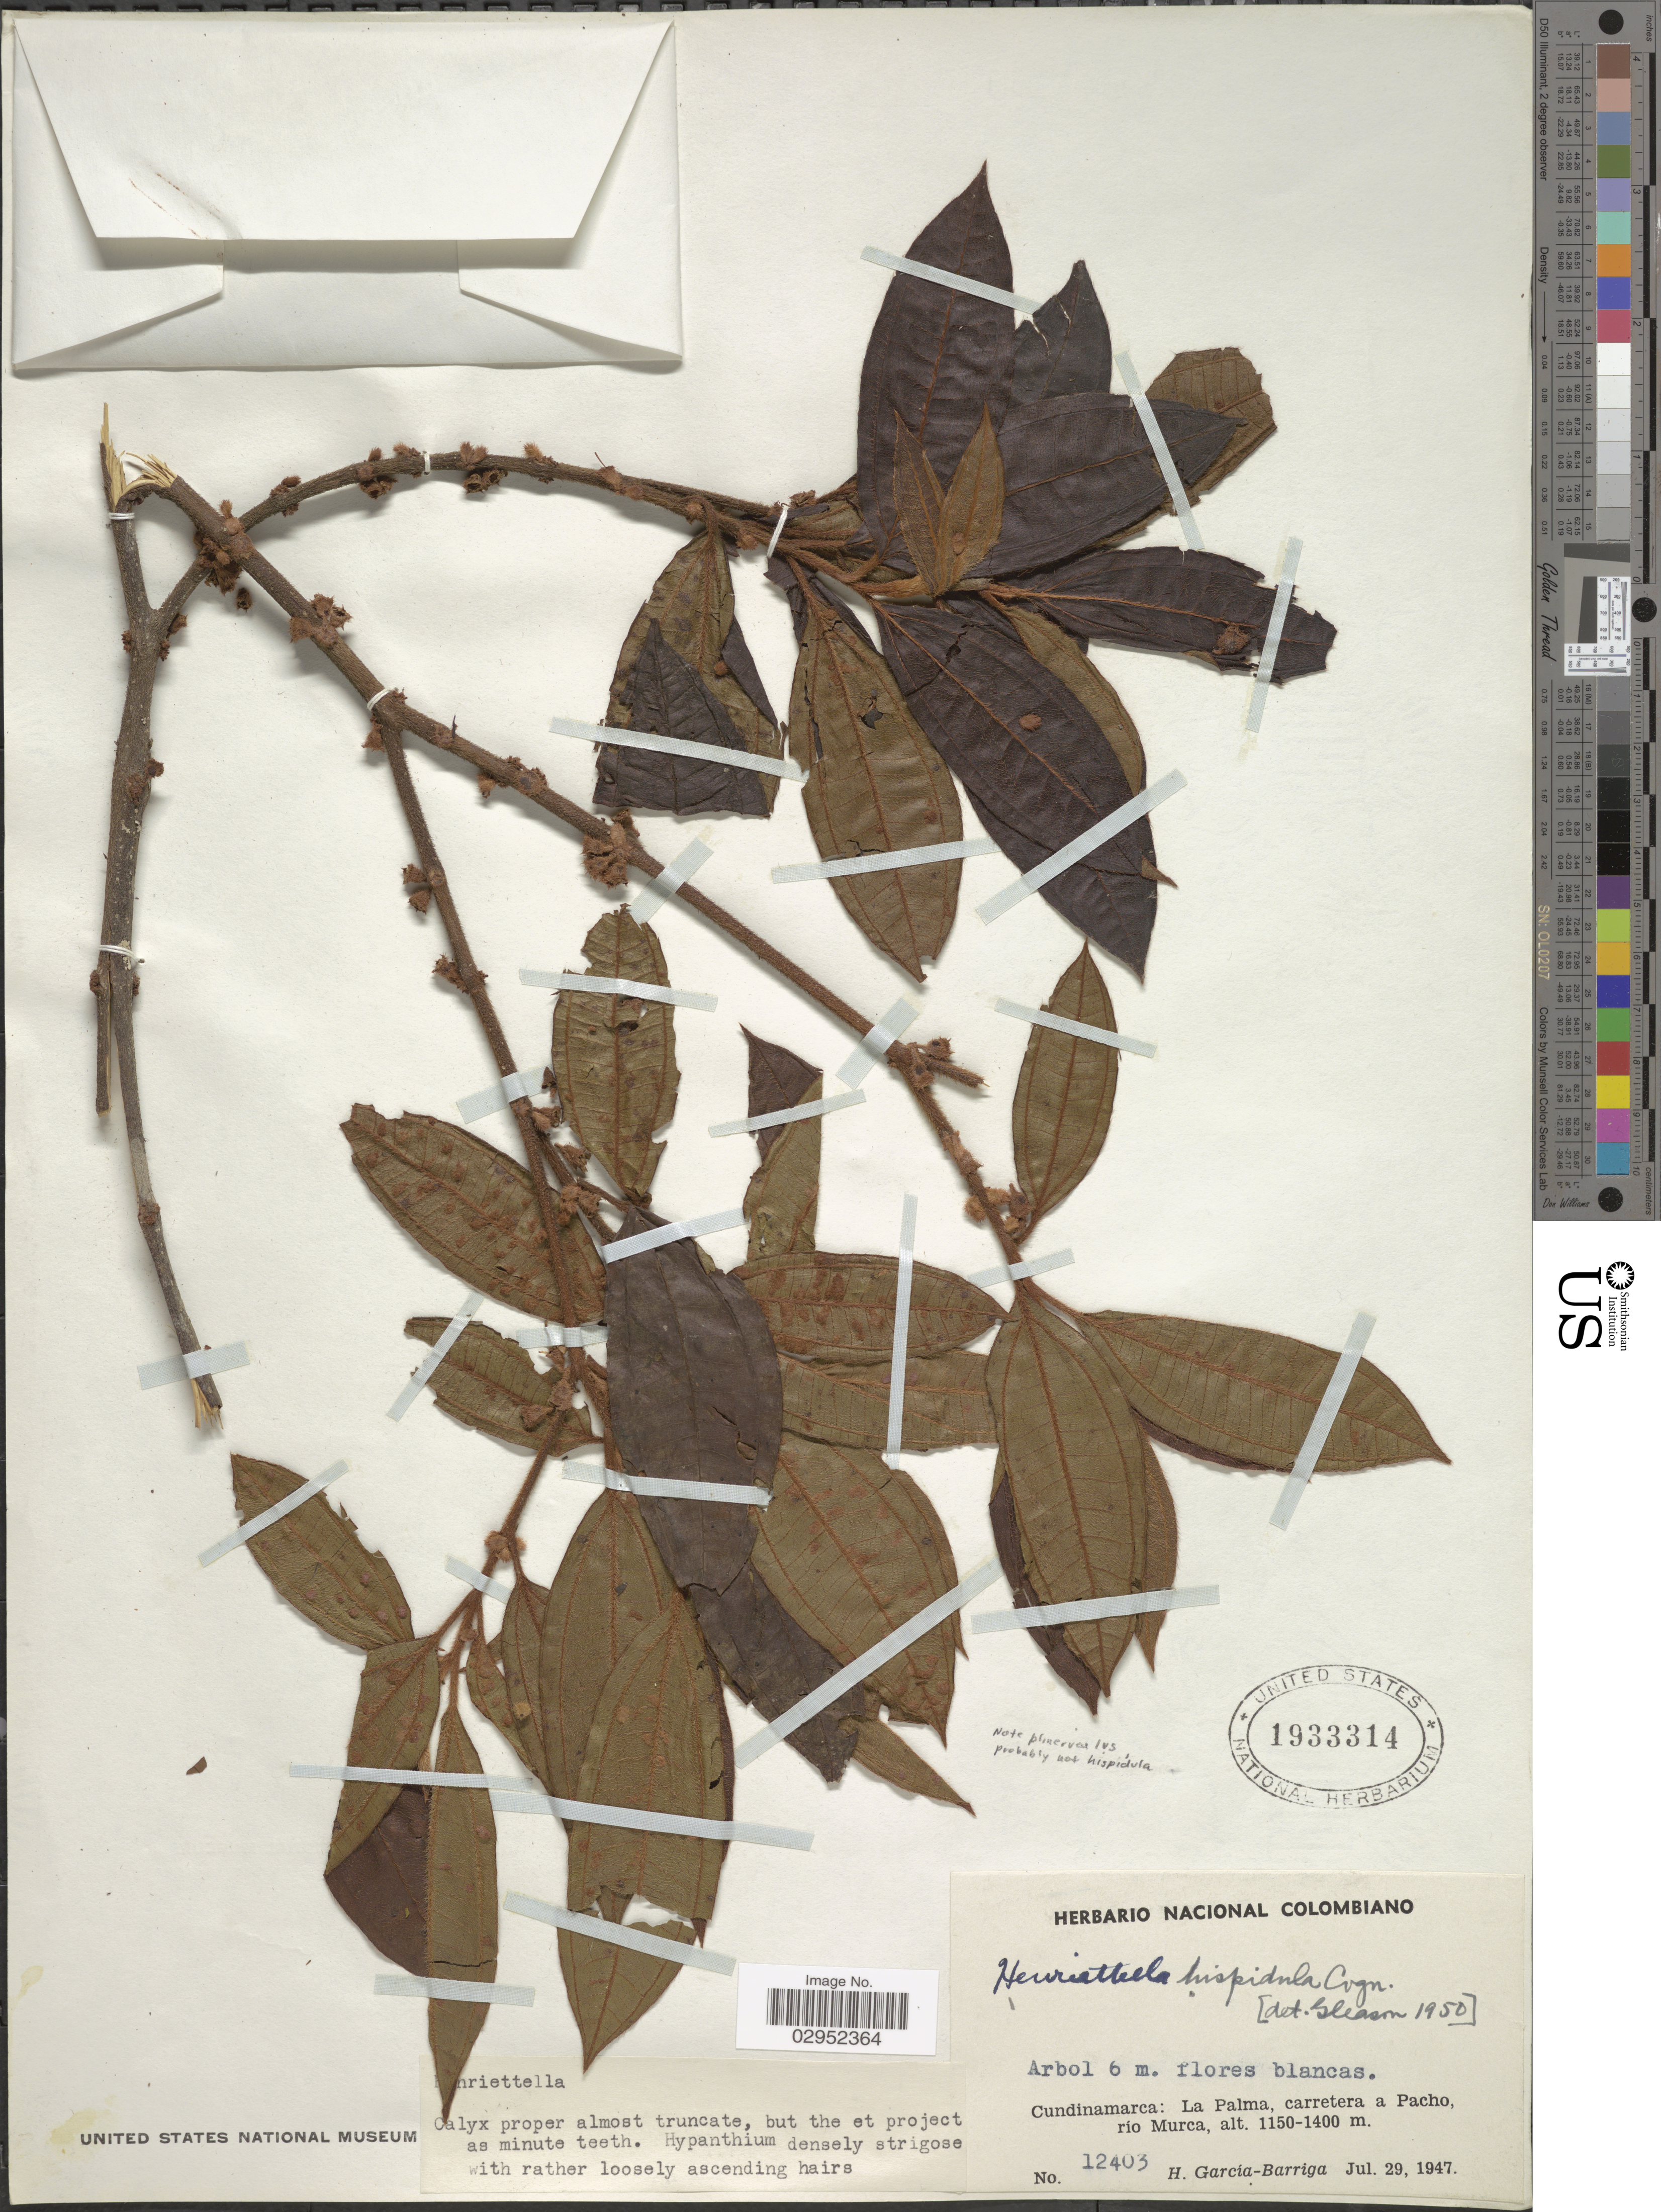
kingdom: Plantae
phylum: Tracheophyta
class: Magnoliopsida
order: Myrtales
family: Melastomataceae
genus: Henriettea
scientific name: Henriettea caudata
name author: (Gleason) Penneys et al.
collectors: H. García Barriga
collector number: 12403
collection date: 1947-07-29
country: Colombia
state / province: Cundinamarca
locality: La Palma, carretera a Pacho, río Murca.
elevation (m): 1150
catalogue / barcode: US 1933314